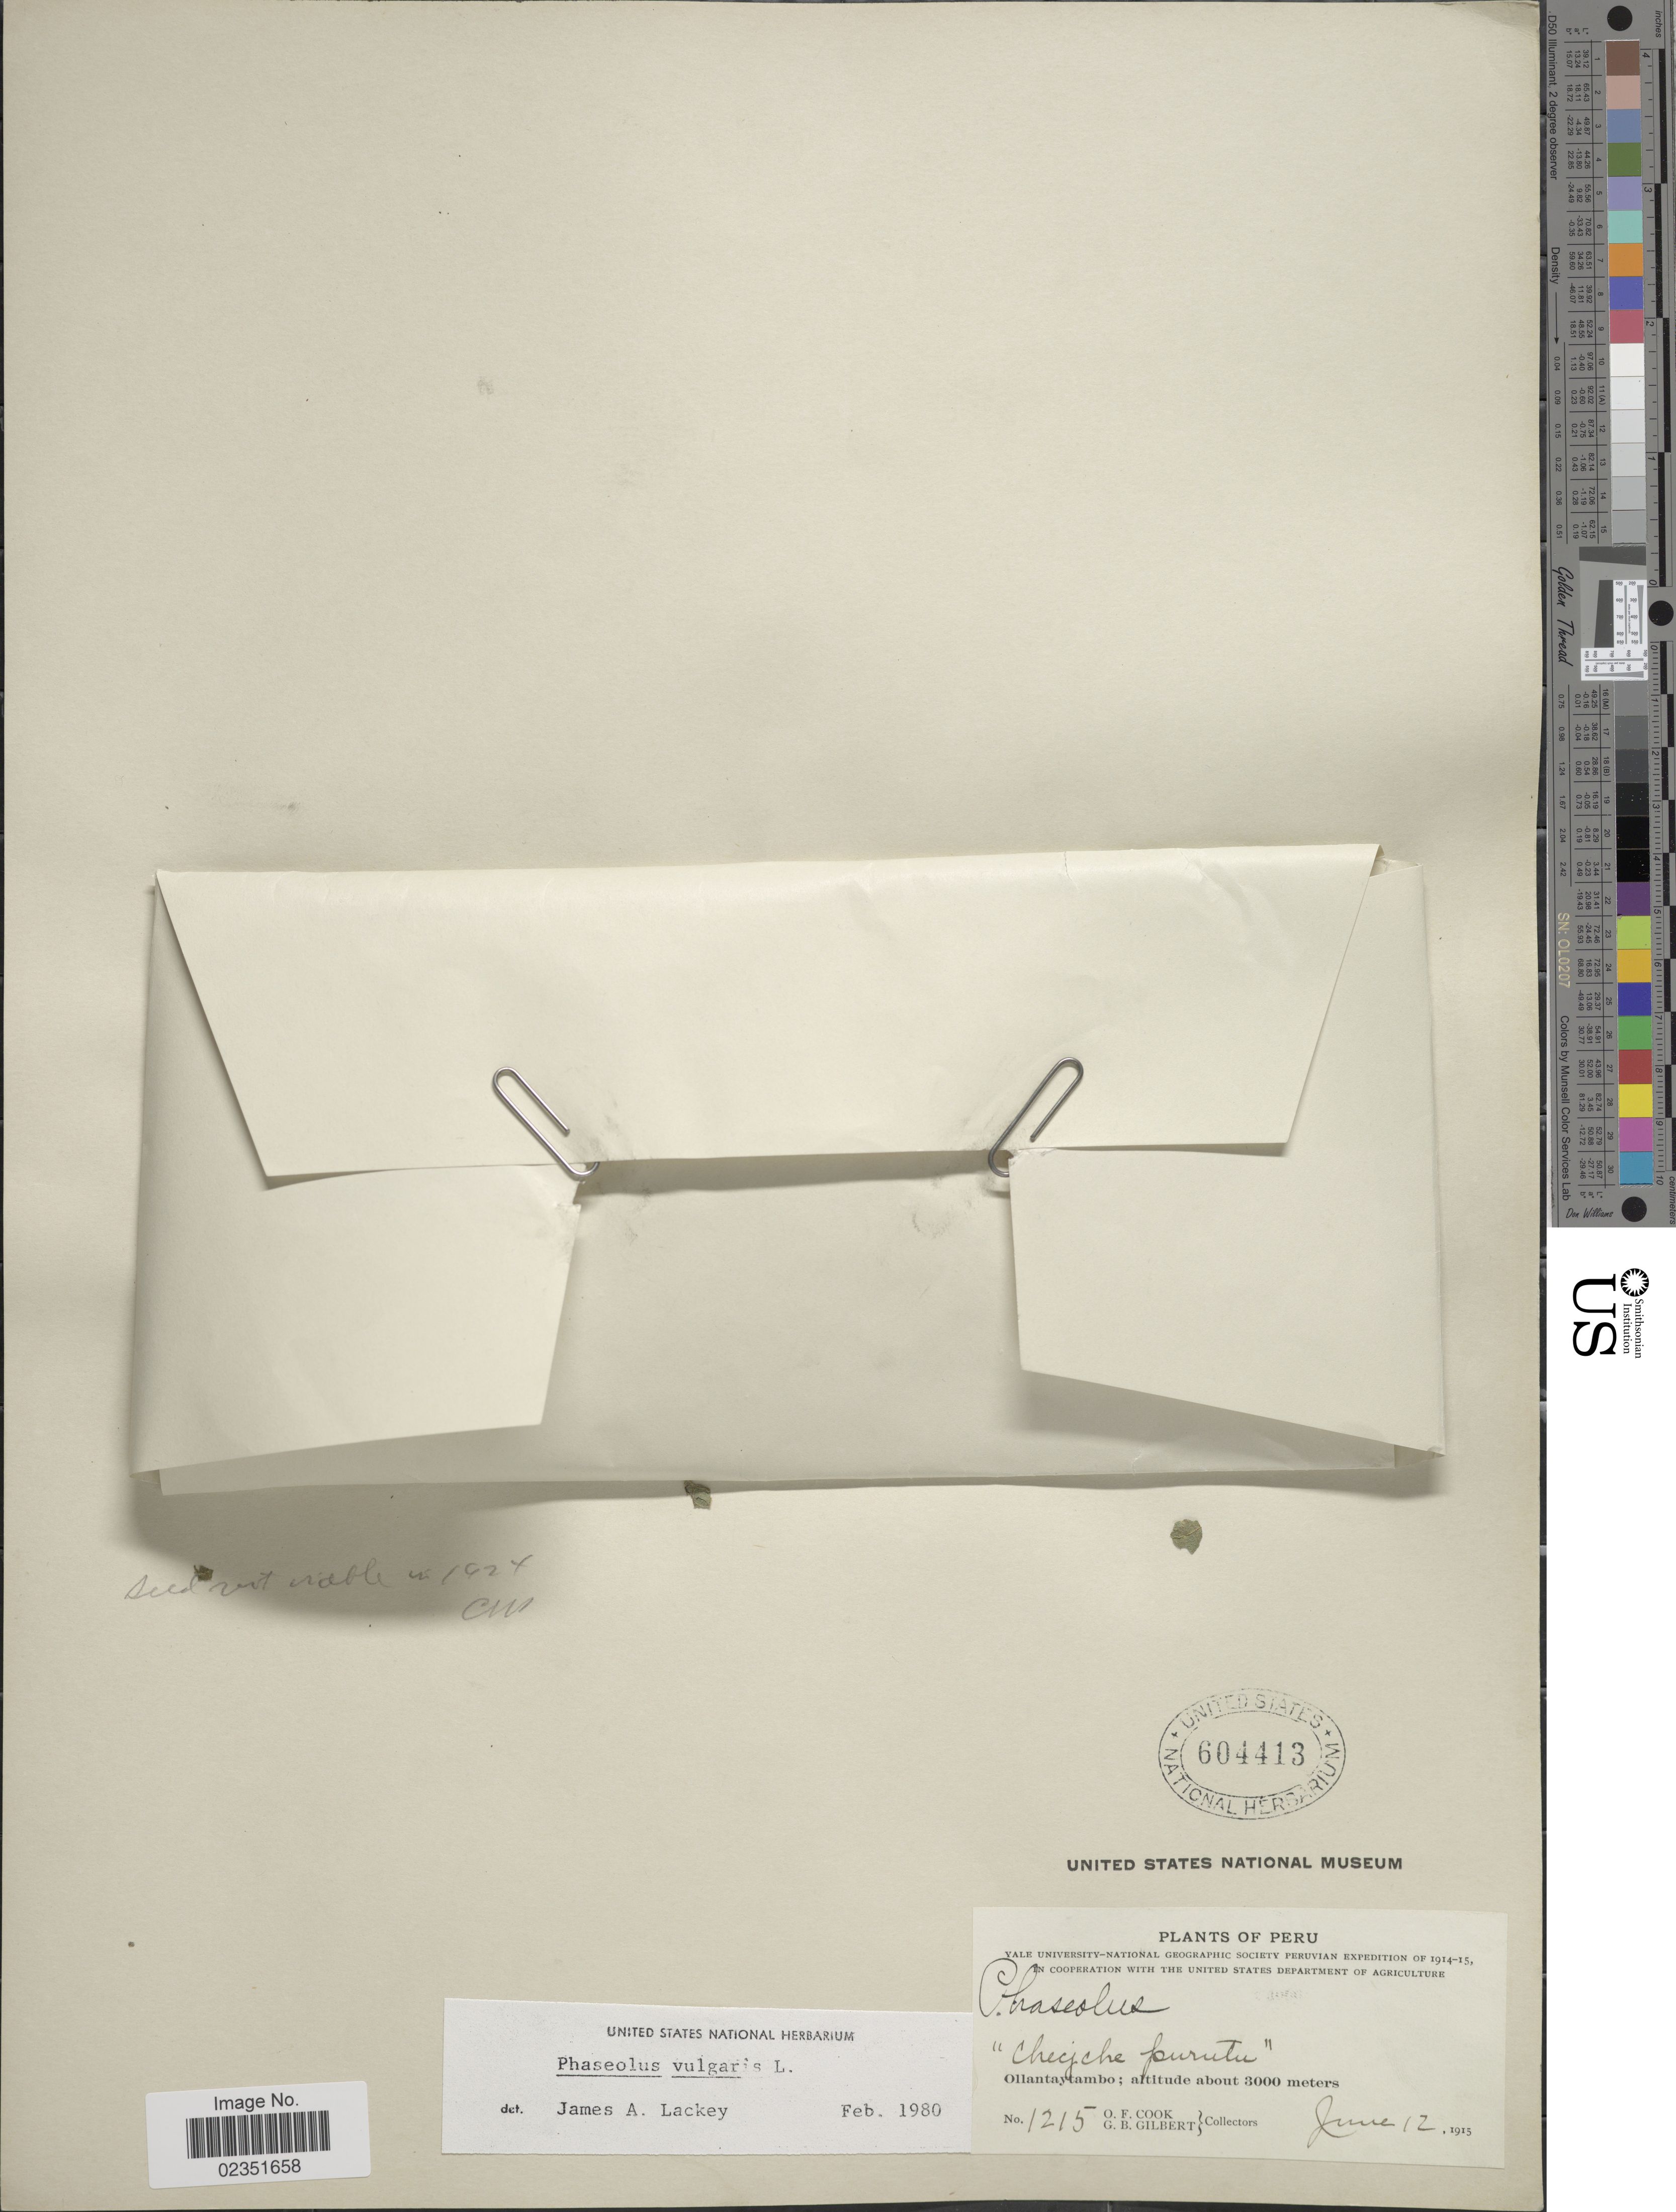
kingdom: Plantae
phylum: Tracheophyta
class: Magnoliopsida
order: Fabales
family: Fabaceae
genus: Phaseolus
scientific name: Phaseolus vulgaris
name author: L.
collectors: O. F. Cook & G. B. Gilbert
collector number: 1215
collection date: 1915-06-12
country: Peru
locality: Ollantaytambo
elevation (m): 3000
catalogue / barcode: US 604413